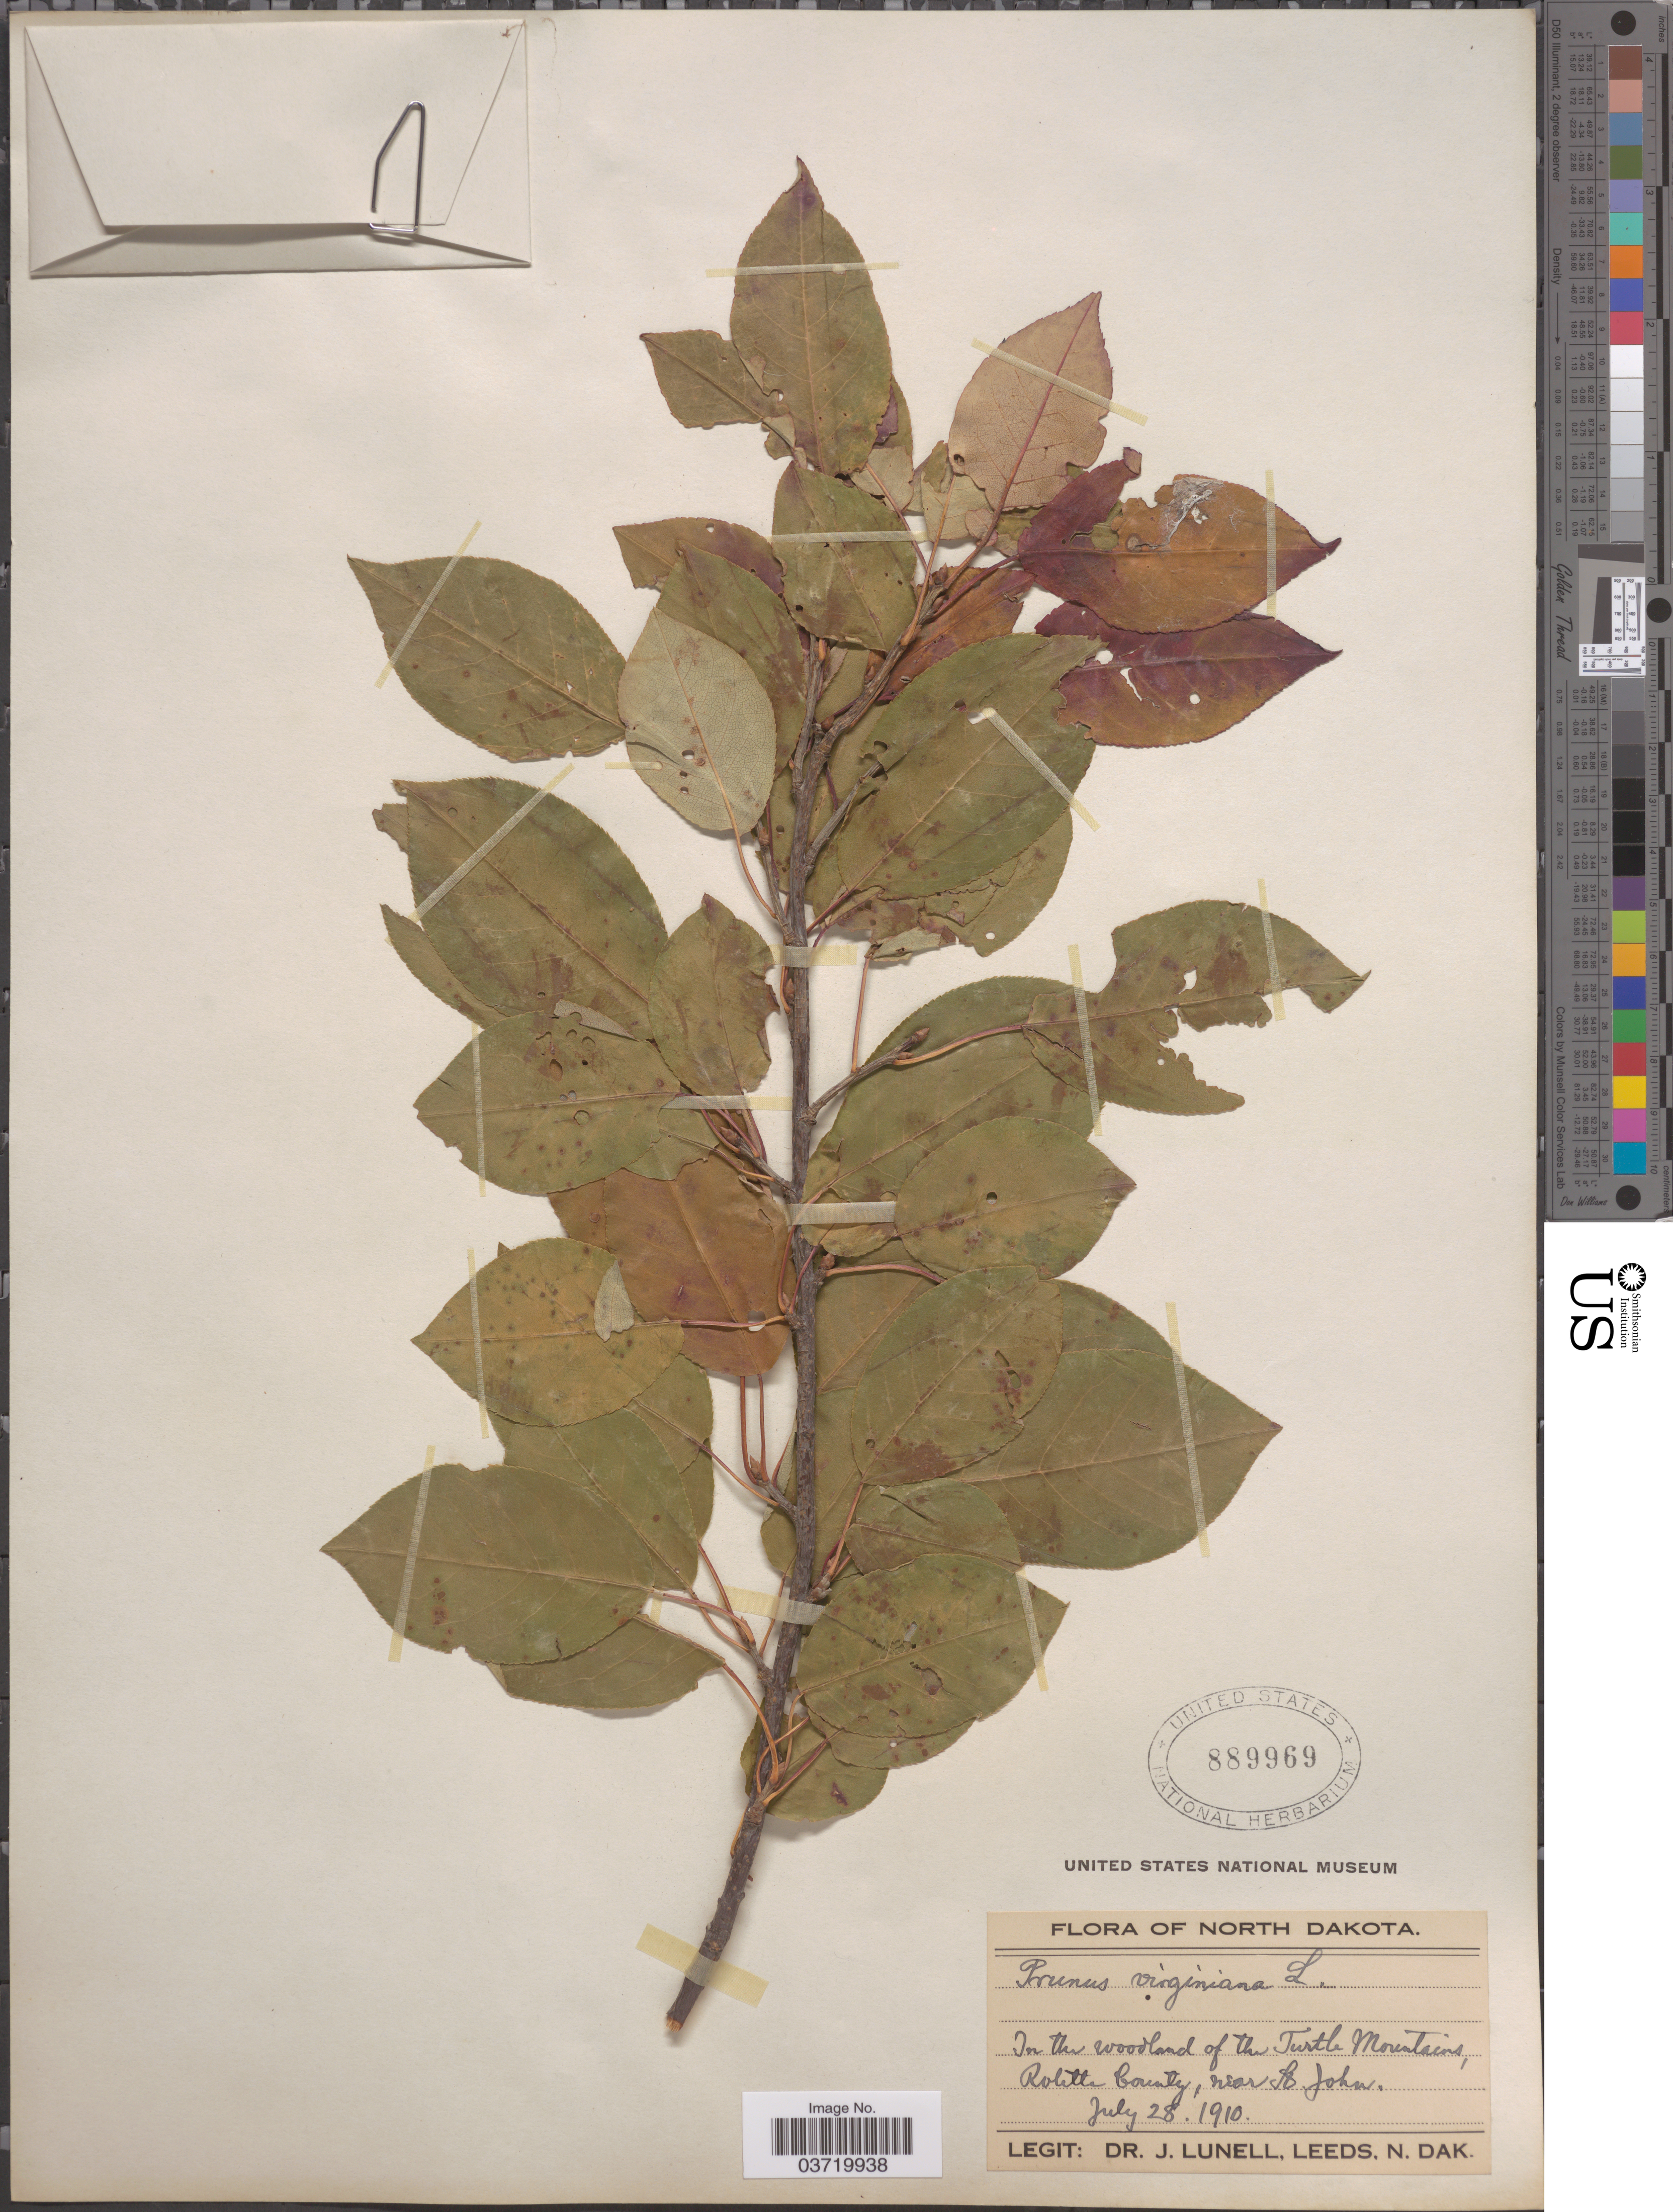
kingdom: Plantae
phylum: Tracheophyta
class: Magnoliopsida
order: Rosales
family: Rosaceae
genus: Prunus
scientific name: Prunus virginiana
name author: L.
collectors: J. Lunell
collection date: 1910-07-28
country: United States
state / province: North Dakota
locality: In the woodland of the Turtle Mountains, Rolette County, near St. John.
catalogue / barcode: US 889969